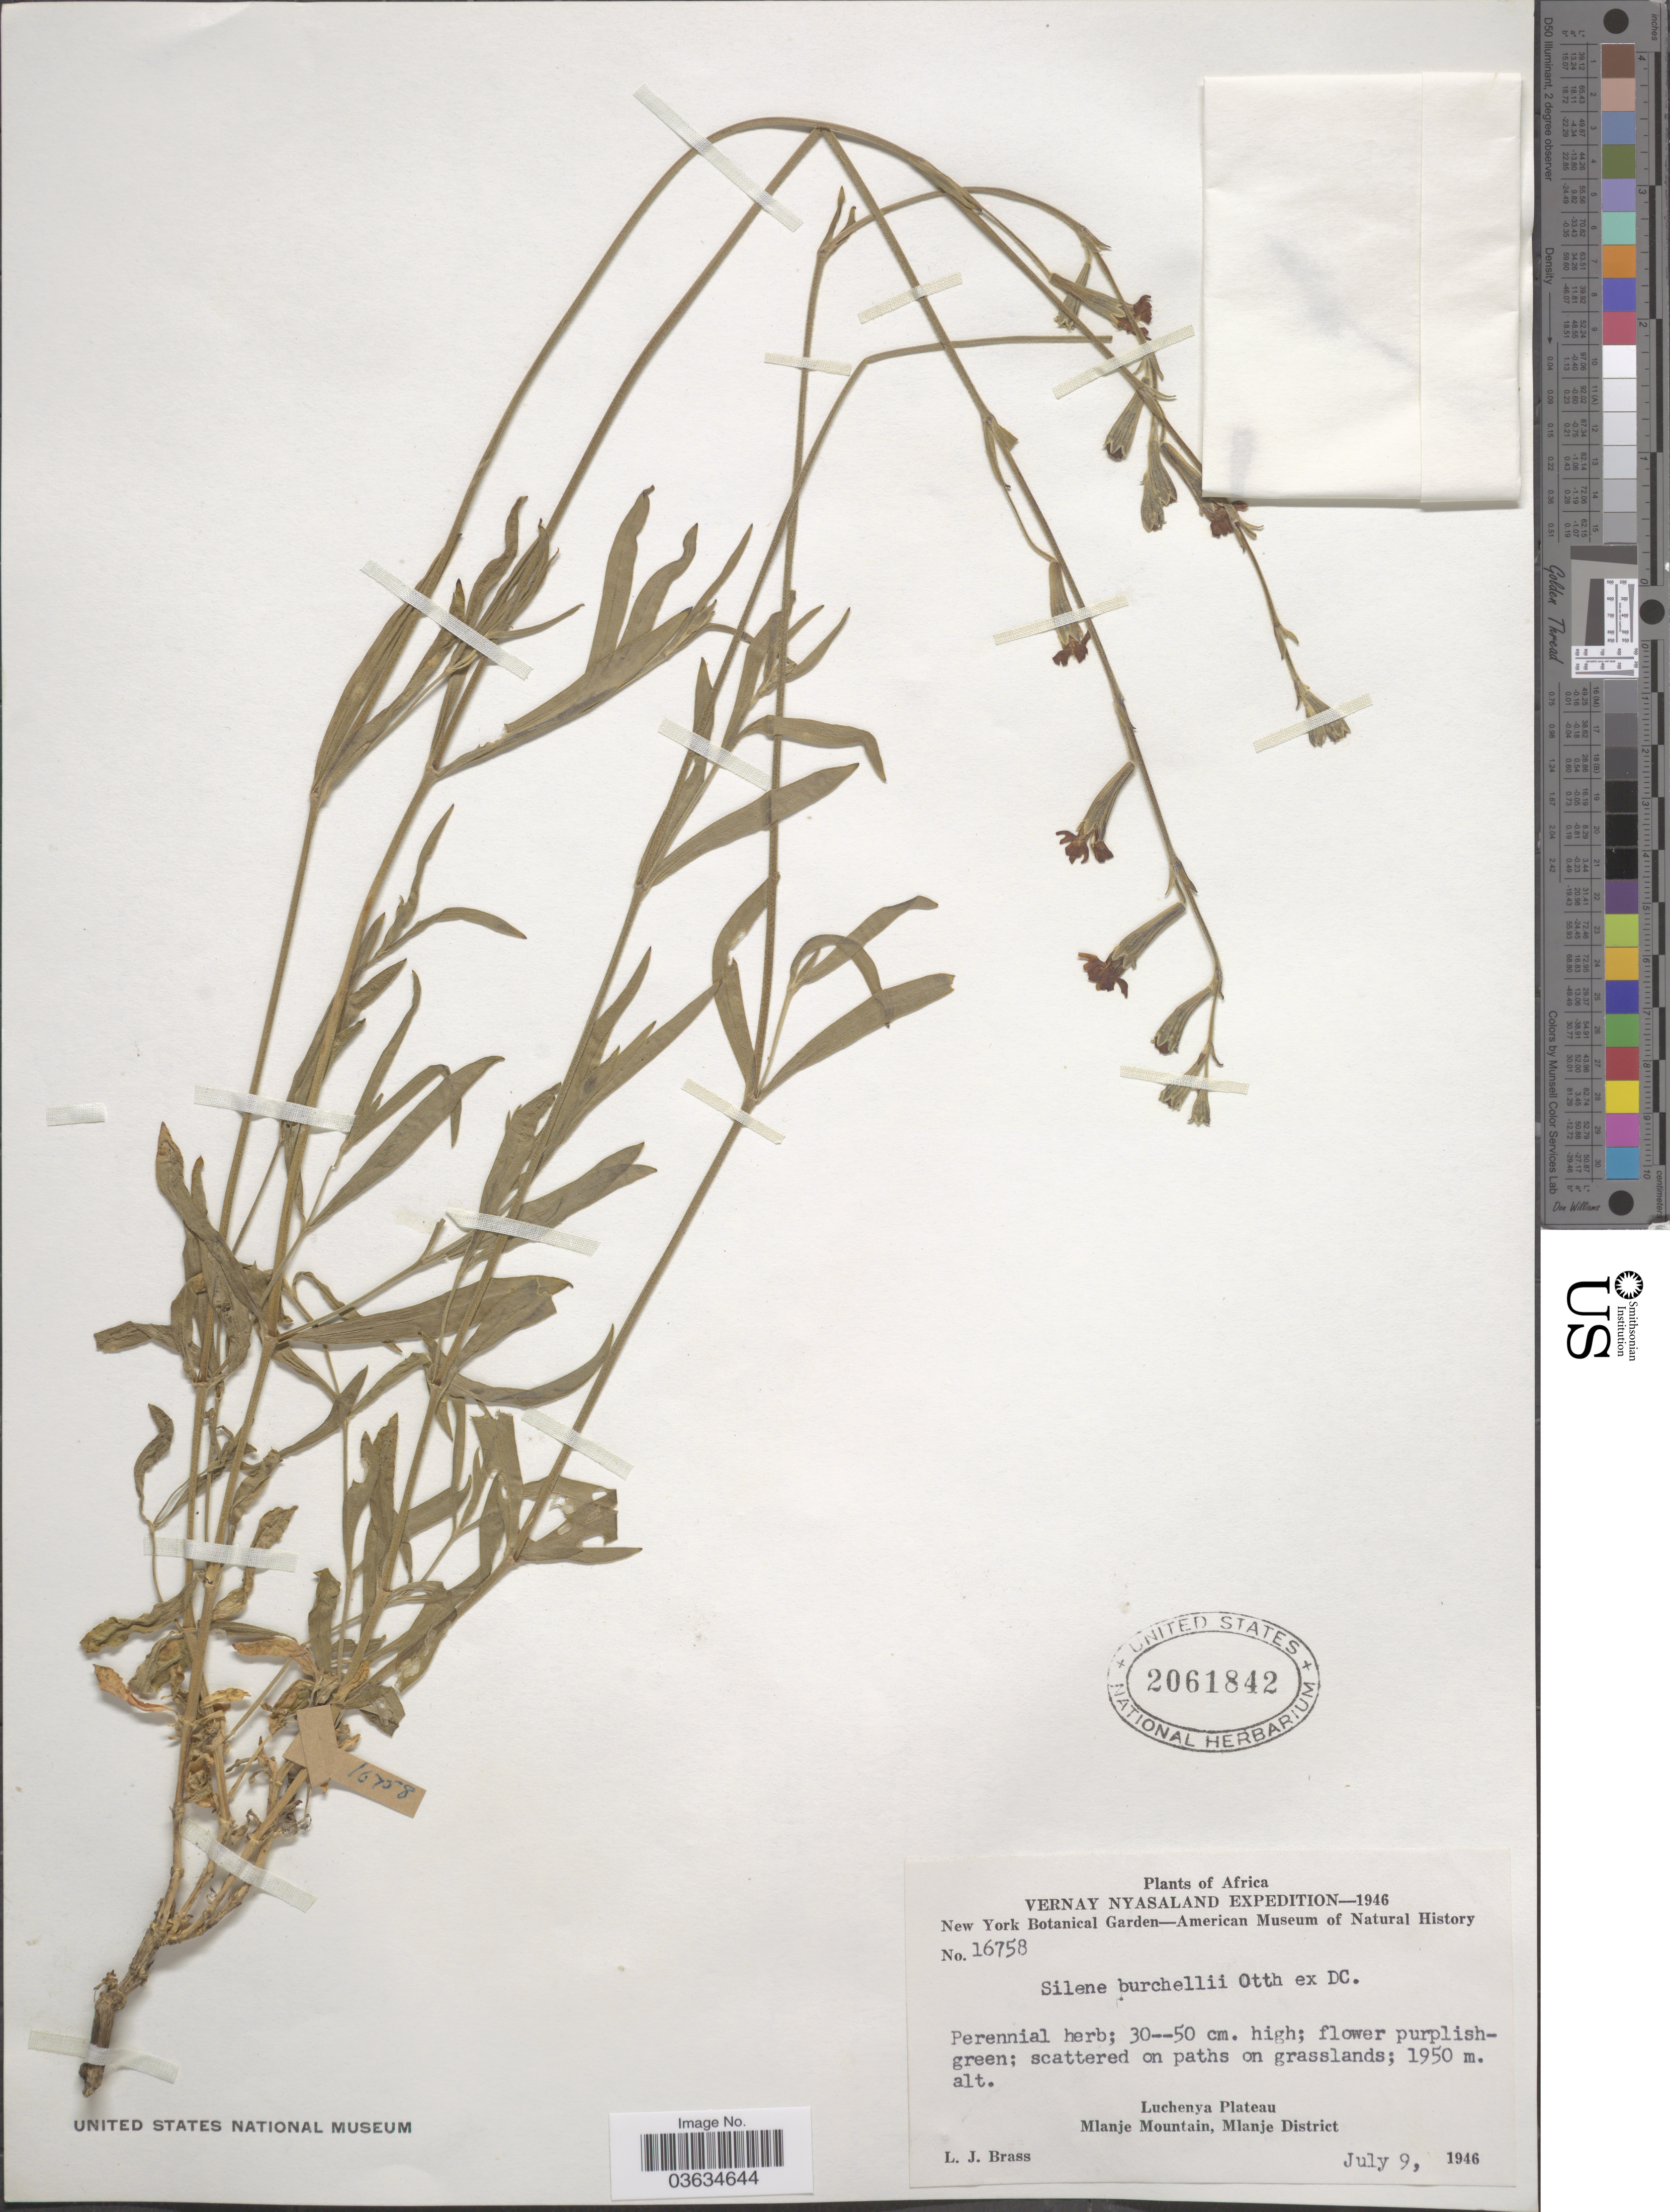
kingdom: Plantae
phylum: Tracheophyta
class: Magnoliopsida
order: Caryophyllales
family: Caryophyllaceae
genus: Silene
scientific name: Silene burchellii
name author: Otth ex DC.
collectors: L. J. Brass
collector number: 16758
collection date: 1946-07-09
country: Malawi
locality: Vernay Nyasaland. Luchenya Plateau. Mlanje Mountain, Mlanje District.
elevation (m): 1950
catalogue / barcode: US 2061842